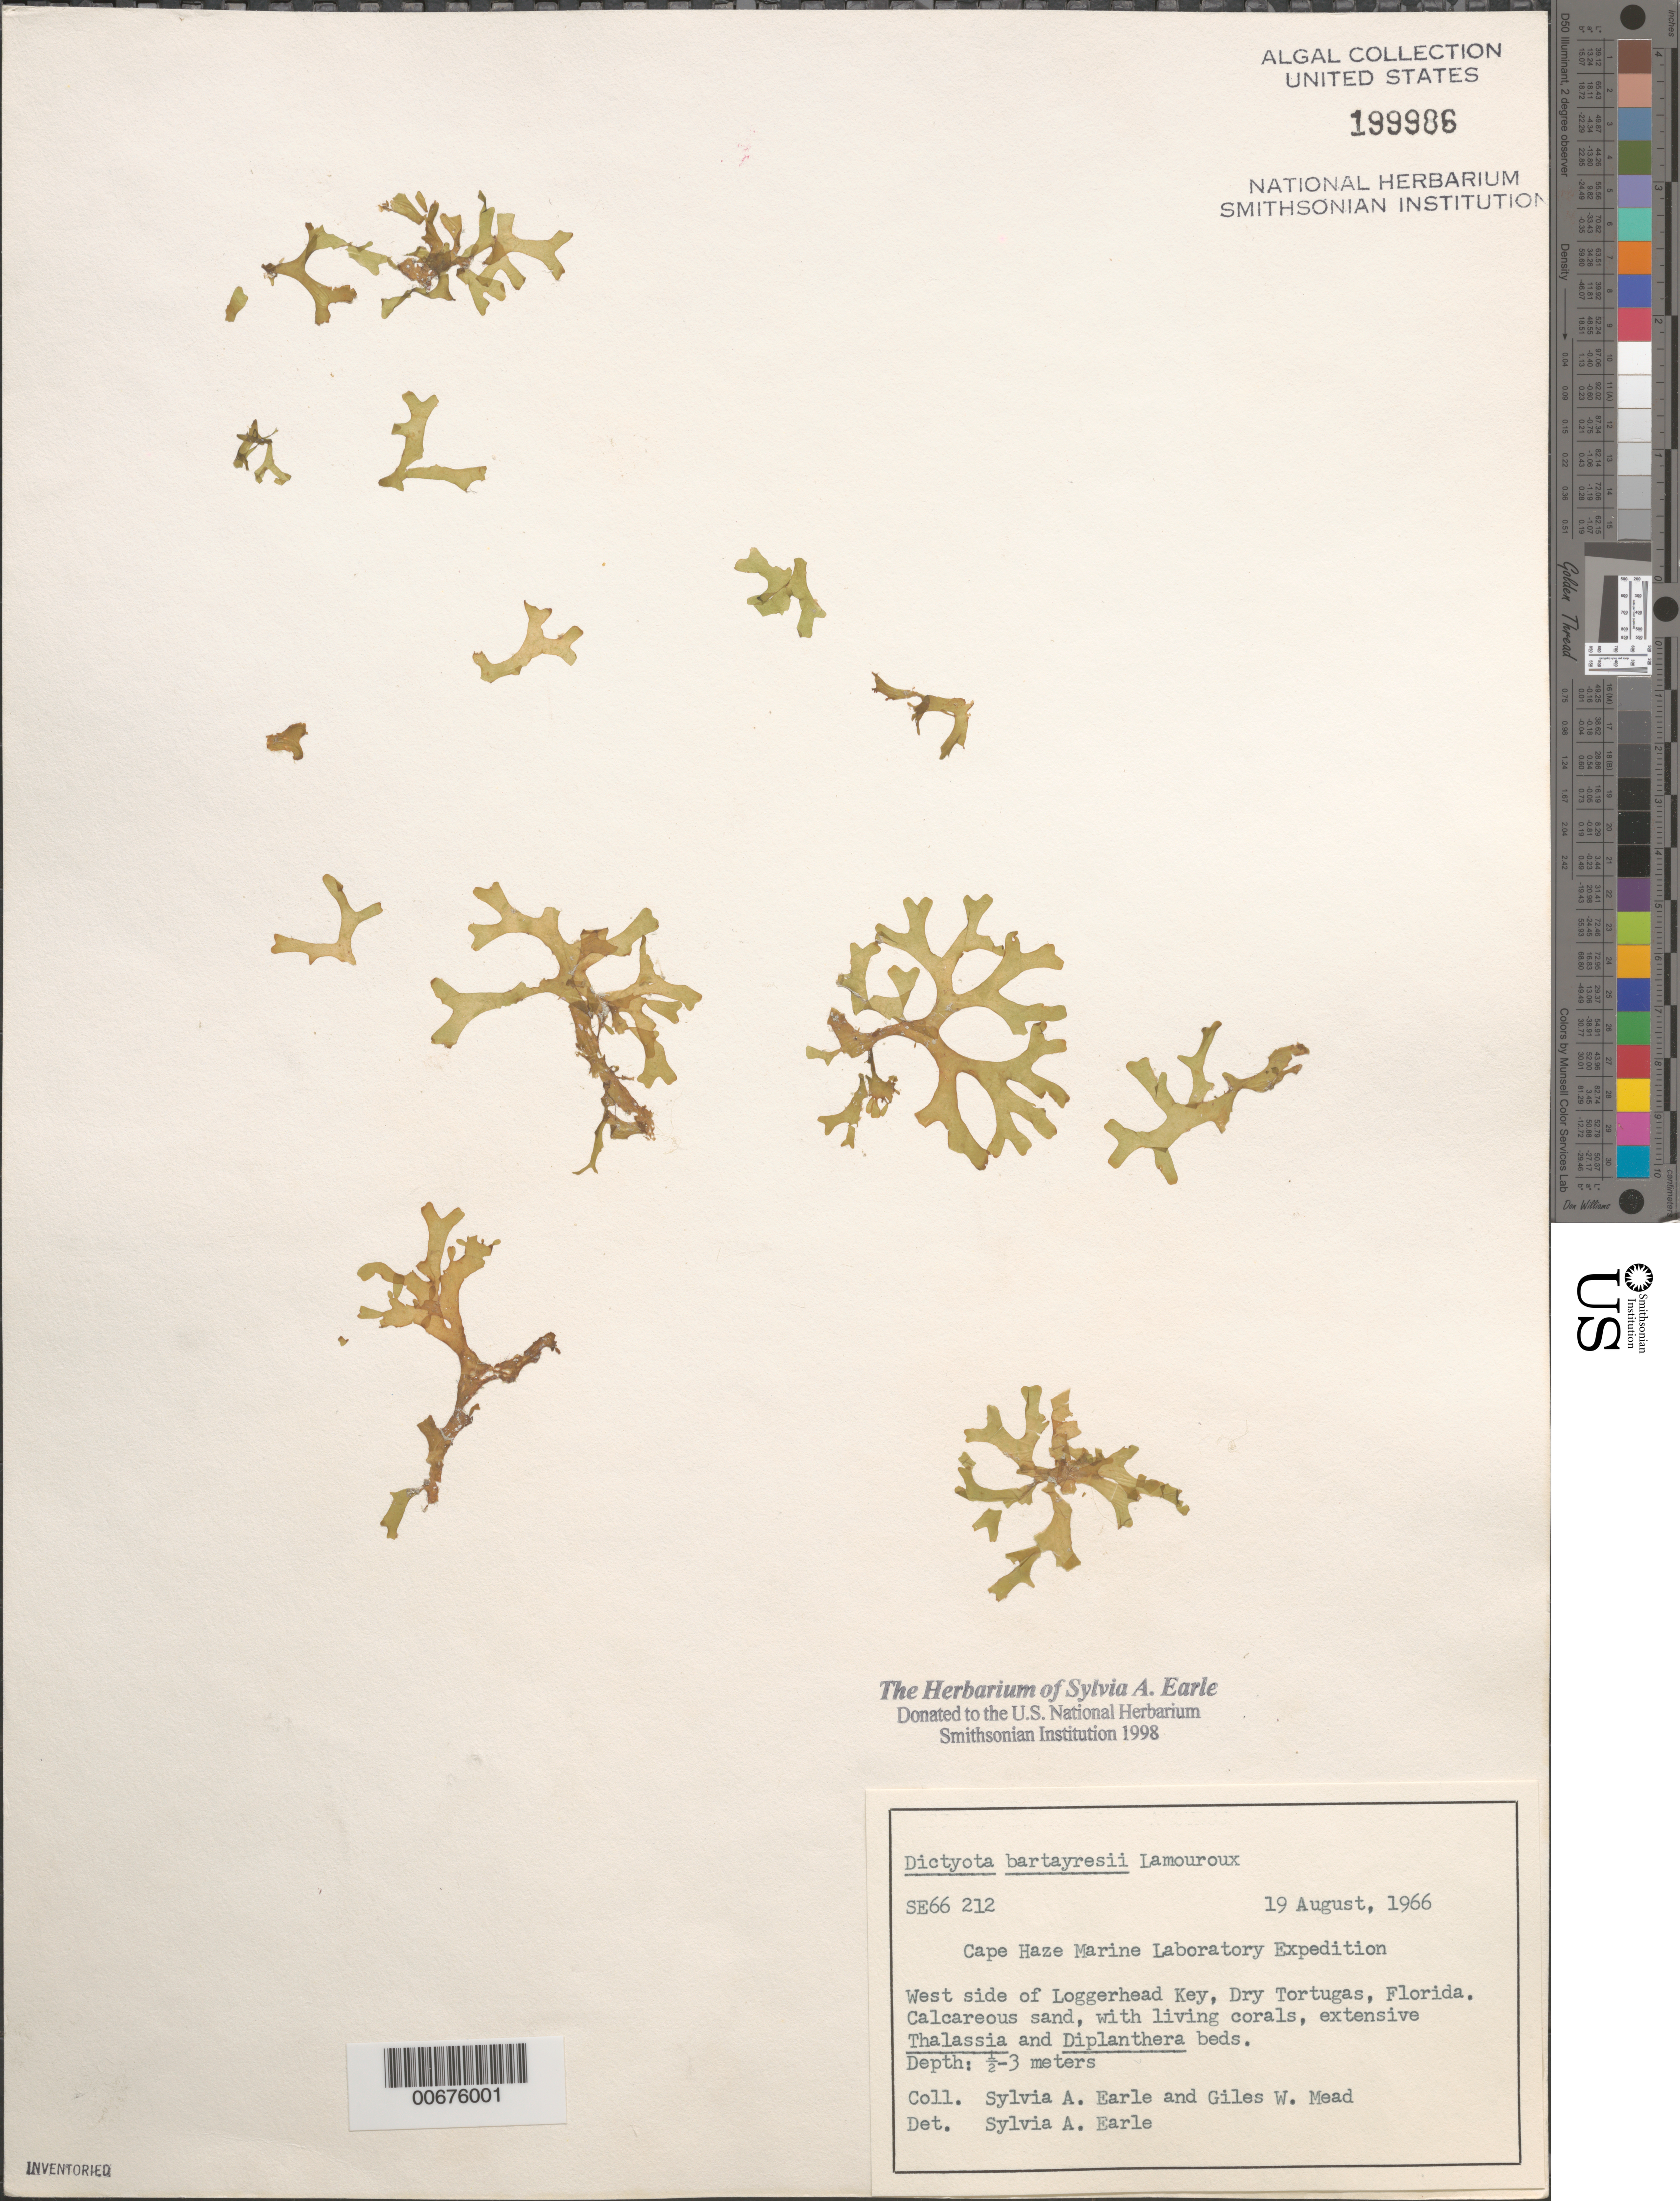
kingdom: Chromista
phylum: Ochrophyta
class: Phaeophyceae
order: Dictyotales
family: Dictyotaceae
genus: Dictyota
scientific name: Dictyota bartayresiana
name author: J.V.Lamouroux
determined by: Earle, S. A.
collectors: S. A. Earle & G. W. Mead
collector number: Se 66212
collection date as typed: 19 Aug 1966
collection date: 1966-08-19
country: United States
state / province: Florida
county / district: Monroe County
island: Loggerhead Key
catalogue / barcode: US 199986